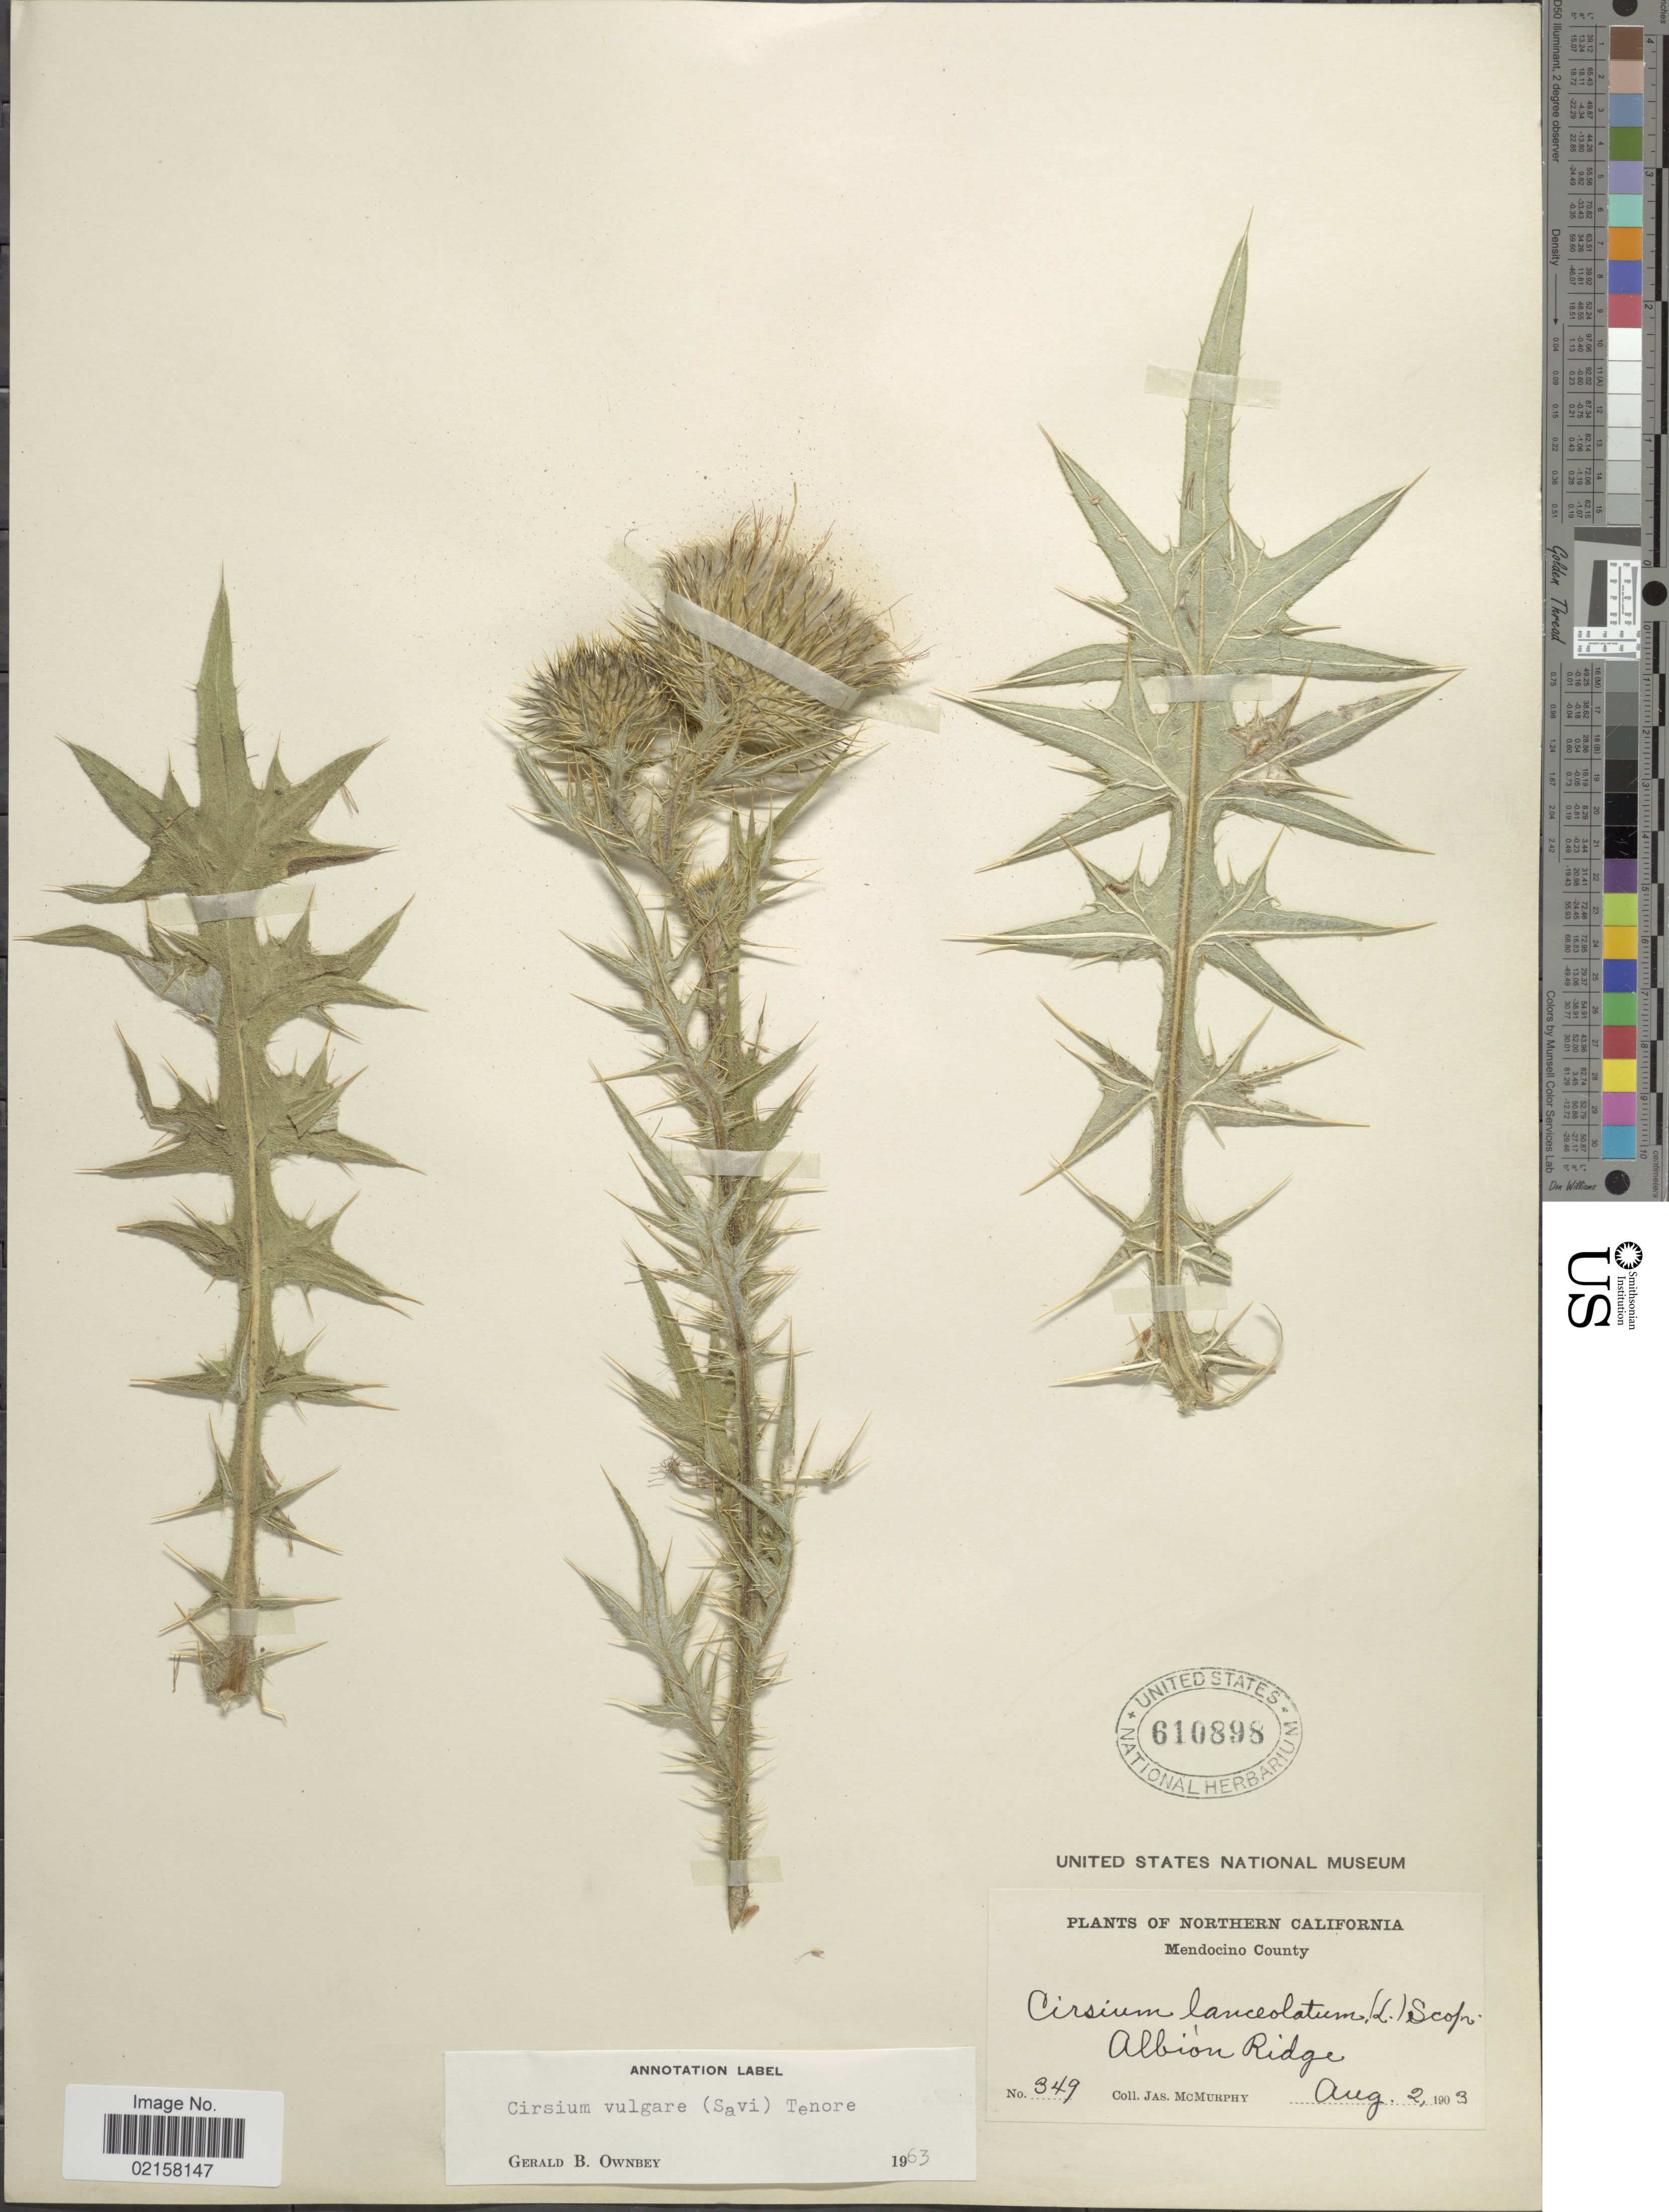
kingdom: Plantae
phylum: Tracheophyta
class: Magnoliopsida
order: Asterales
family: Asteraceae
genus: Cirsium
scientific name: Cirsium vulgare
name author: (Savi) Ten.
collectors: J. McMurphy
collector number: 349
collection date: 1903-08-02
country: United States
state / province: California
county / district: Mendocino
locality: Northern California, Mendocino County, Albion Ridge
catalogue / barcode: US 610898